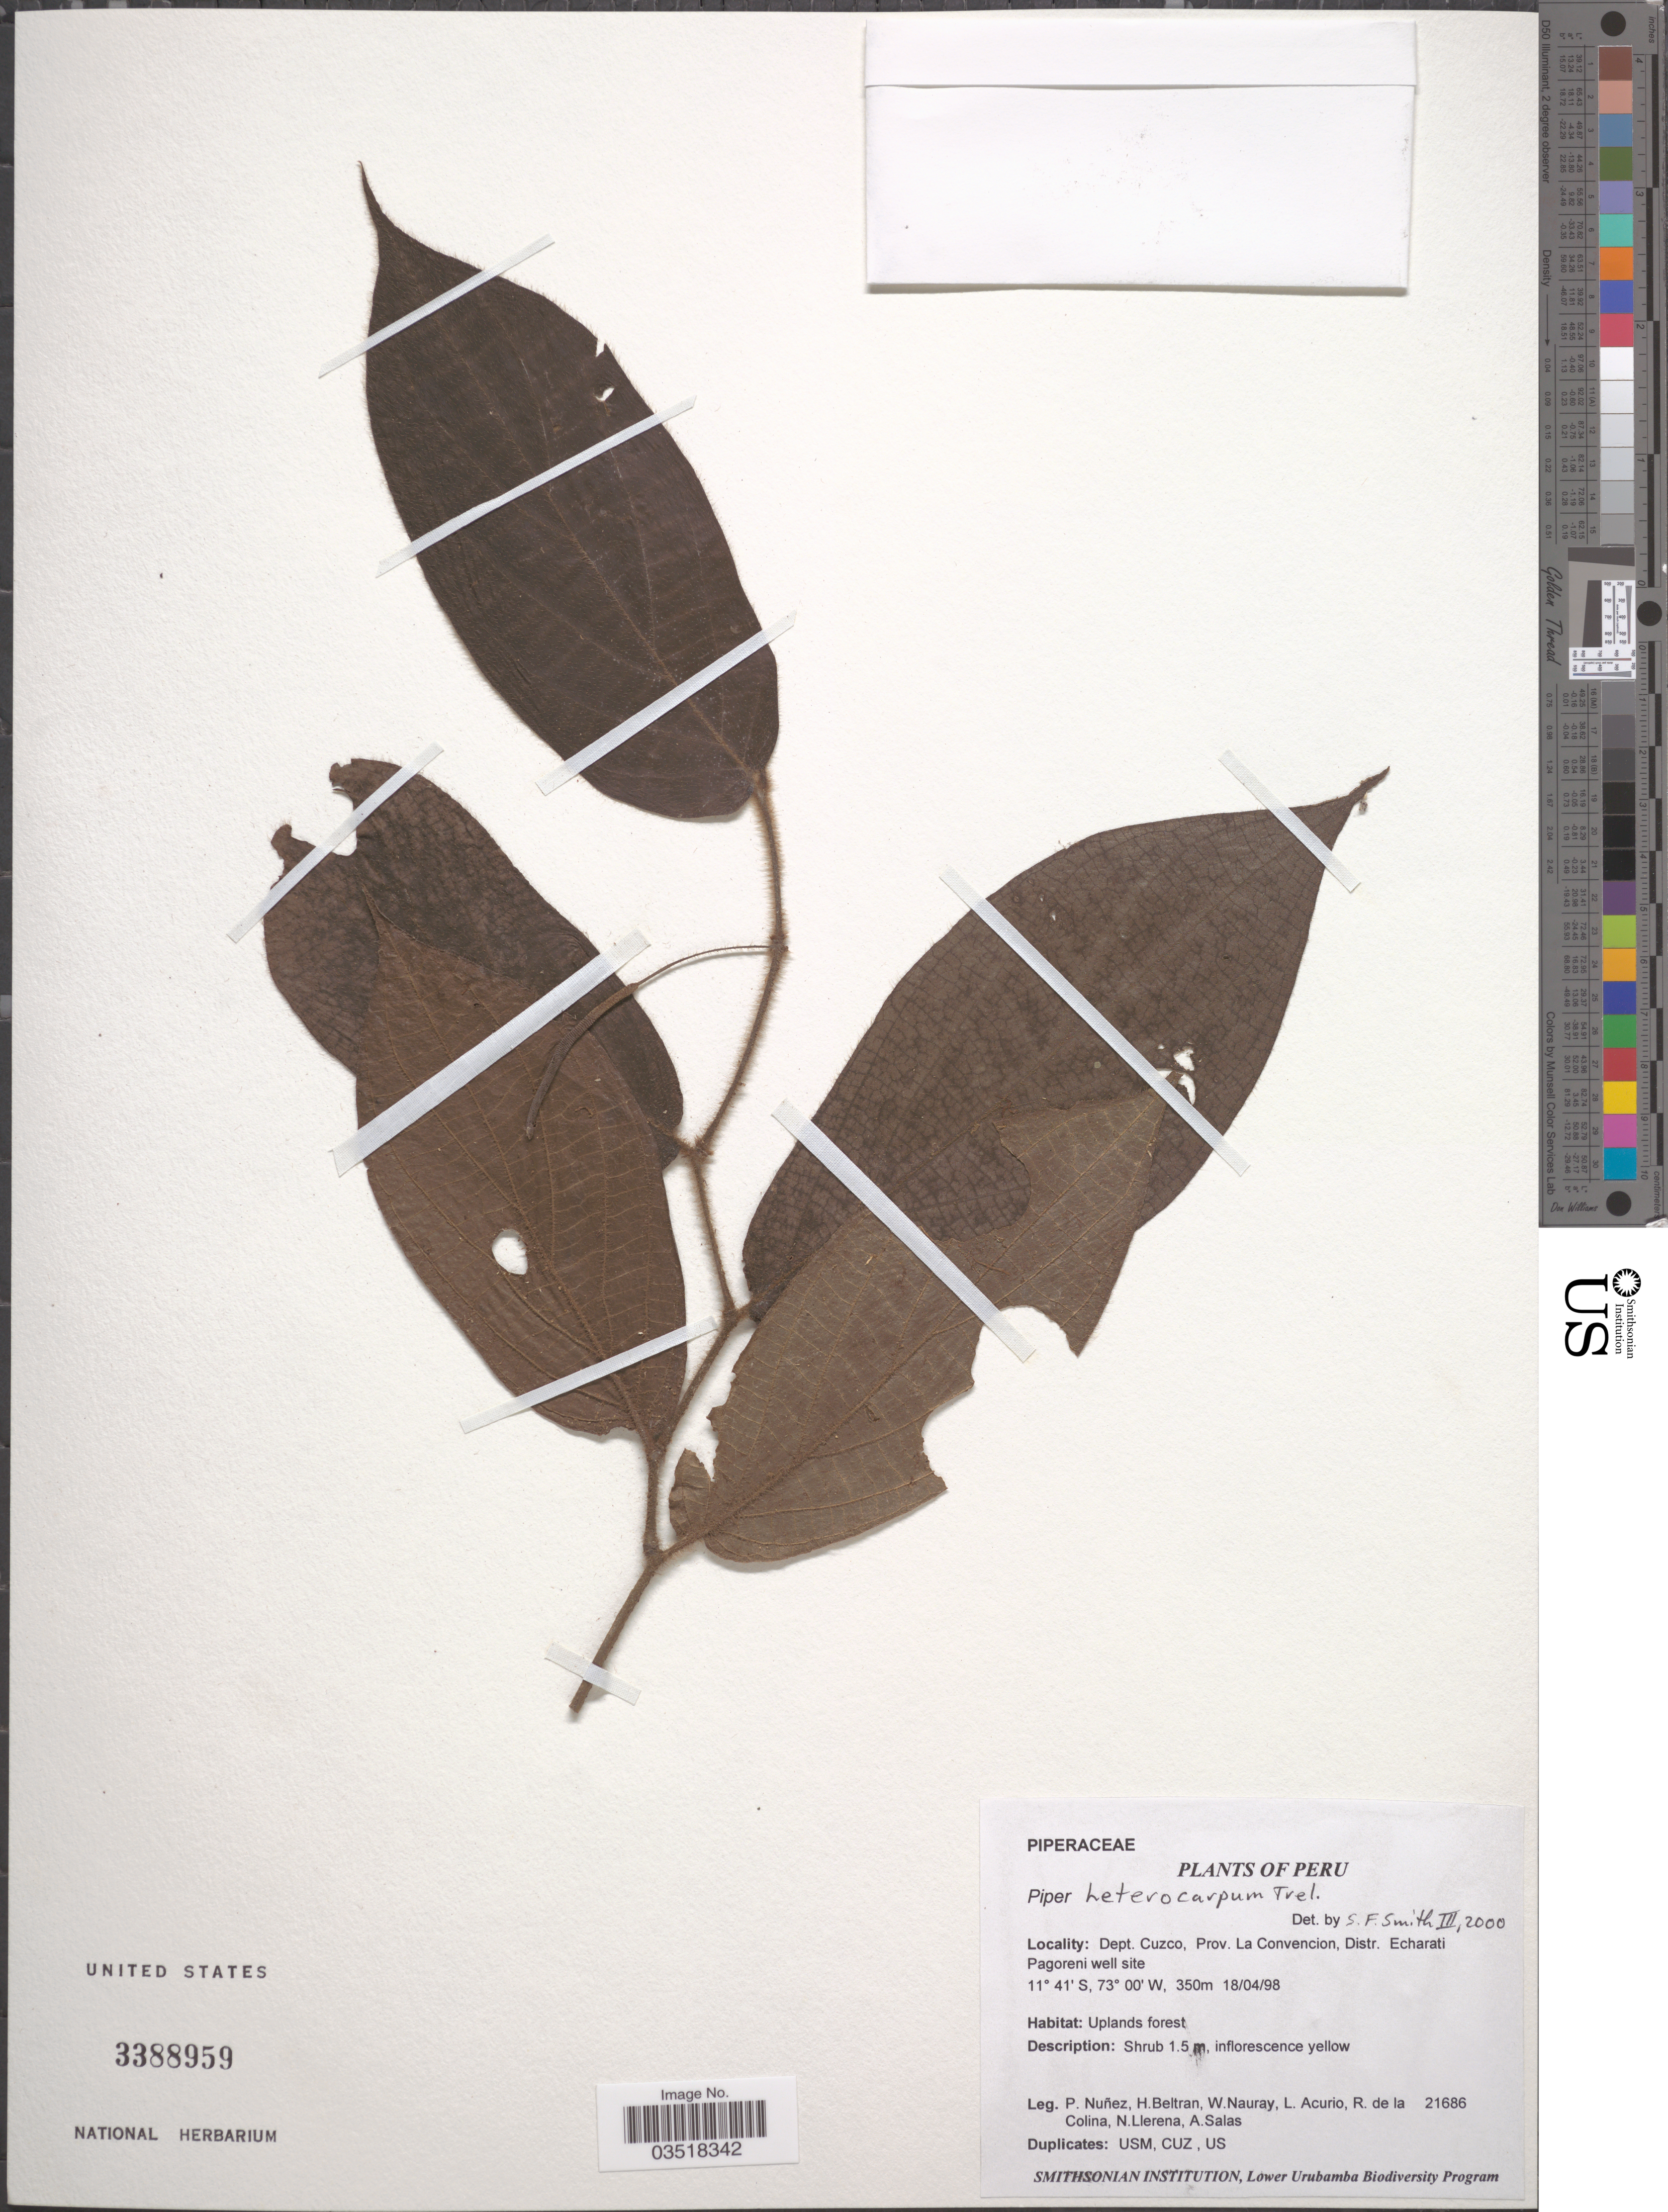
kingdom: Plantae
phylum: Tracheophyta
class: Magnoliopsida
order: Piperales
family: Piperaceae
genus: Piper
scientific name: Piper heterocarpum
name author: Trel. in J.F. Macbr.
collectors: P. Nuñez V., H. Beltran, W. Nauray, L. Acurio & et al.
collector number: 21686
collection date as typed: Transcribed d/m/y: 18/4/98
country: Peru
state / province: Cusco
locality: Dept. Cuzco, Prov. La Convencion, Distr. Echarati Pagoreni well site.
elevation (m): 350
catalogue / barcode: US 3388959